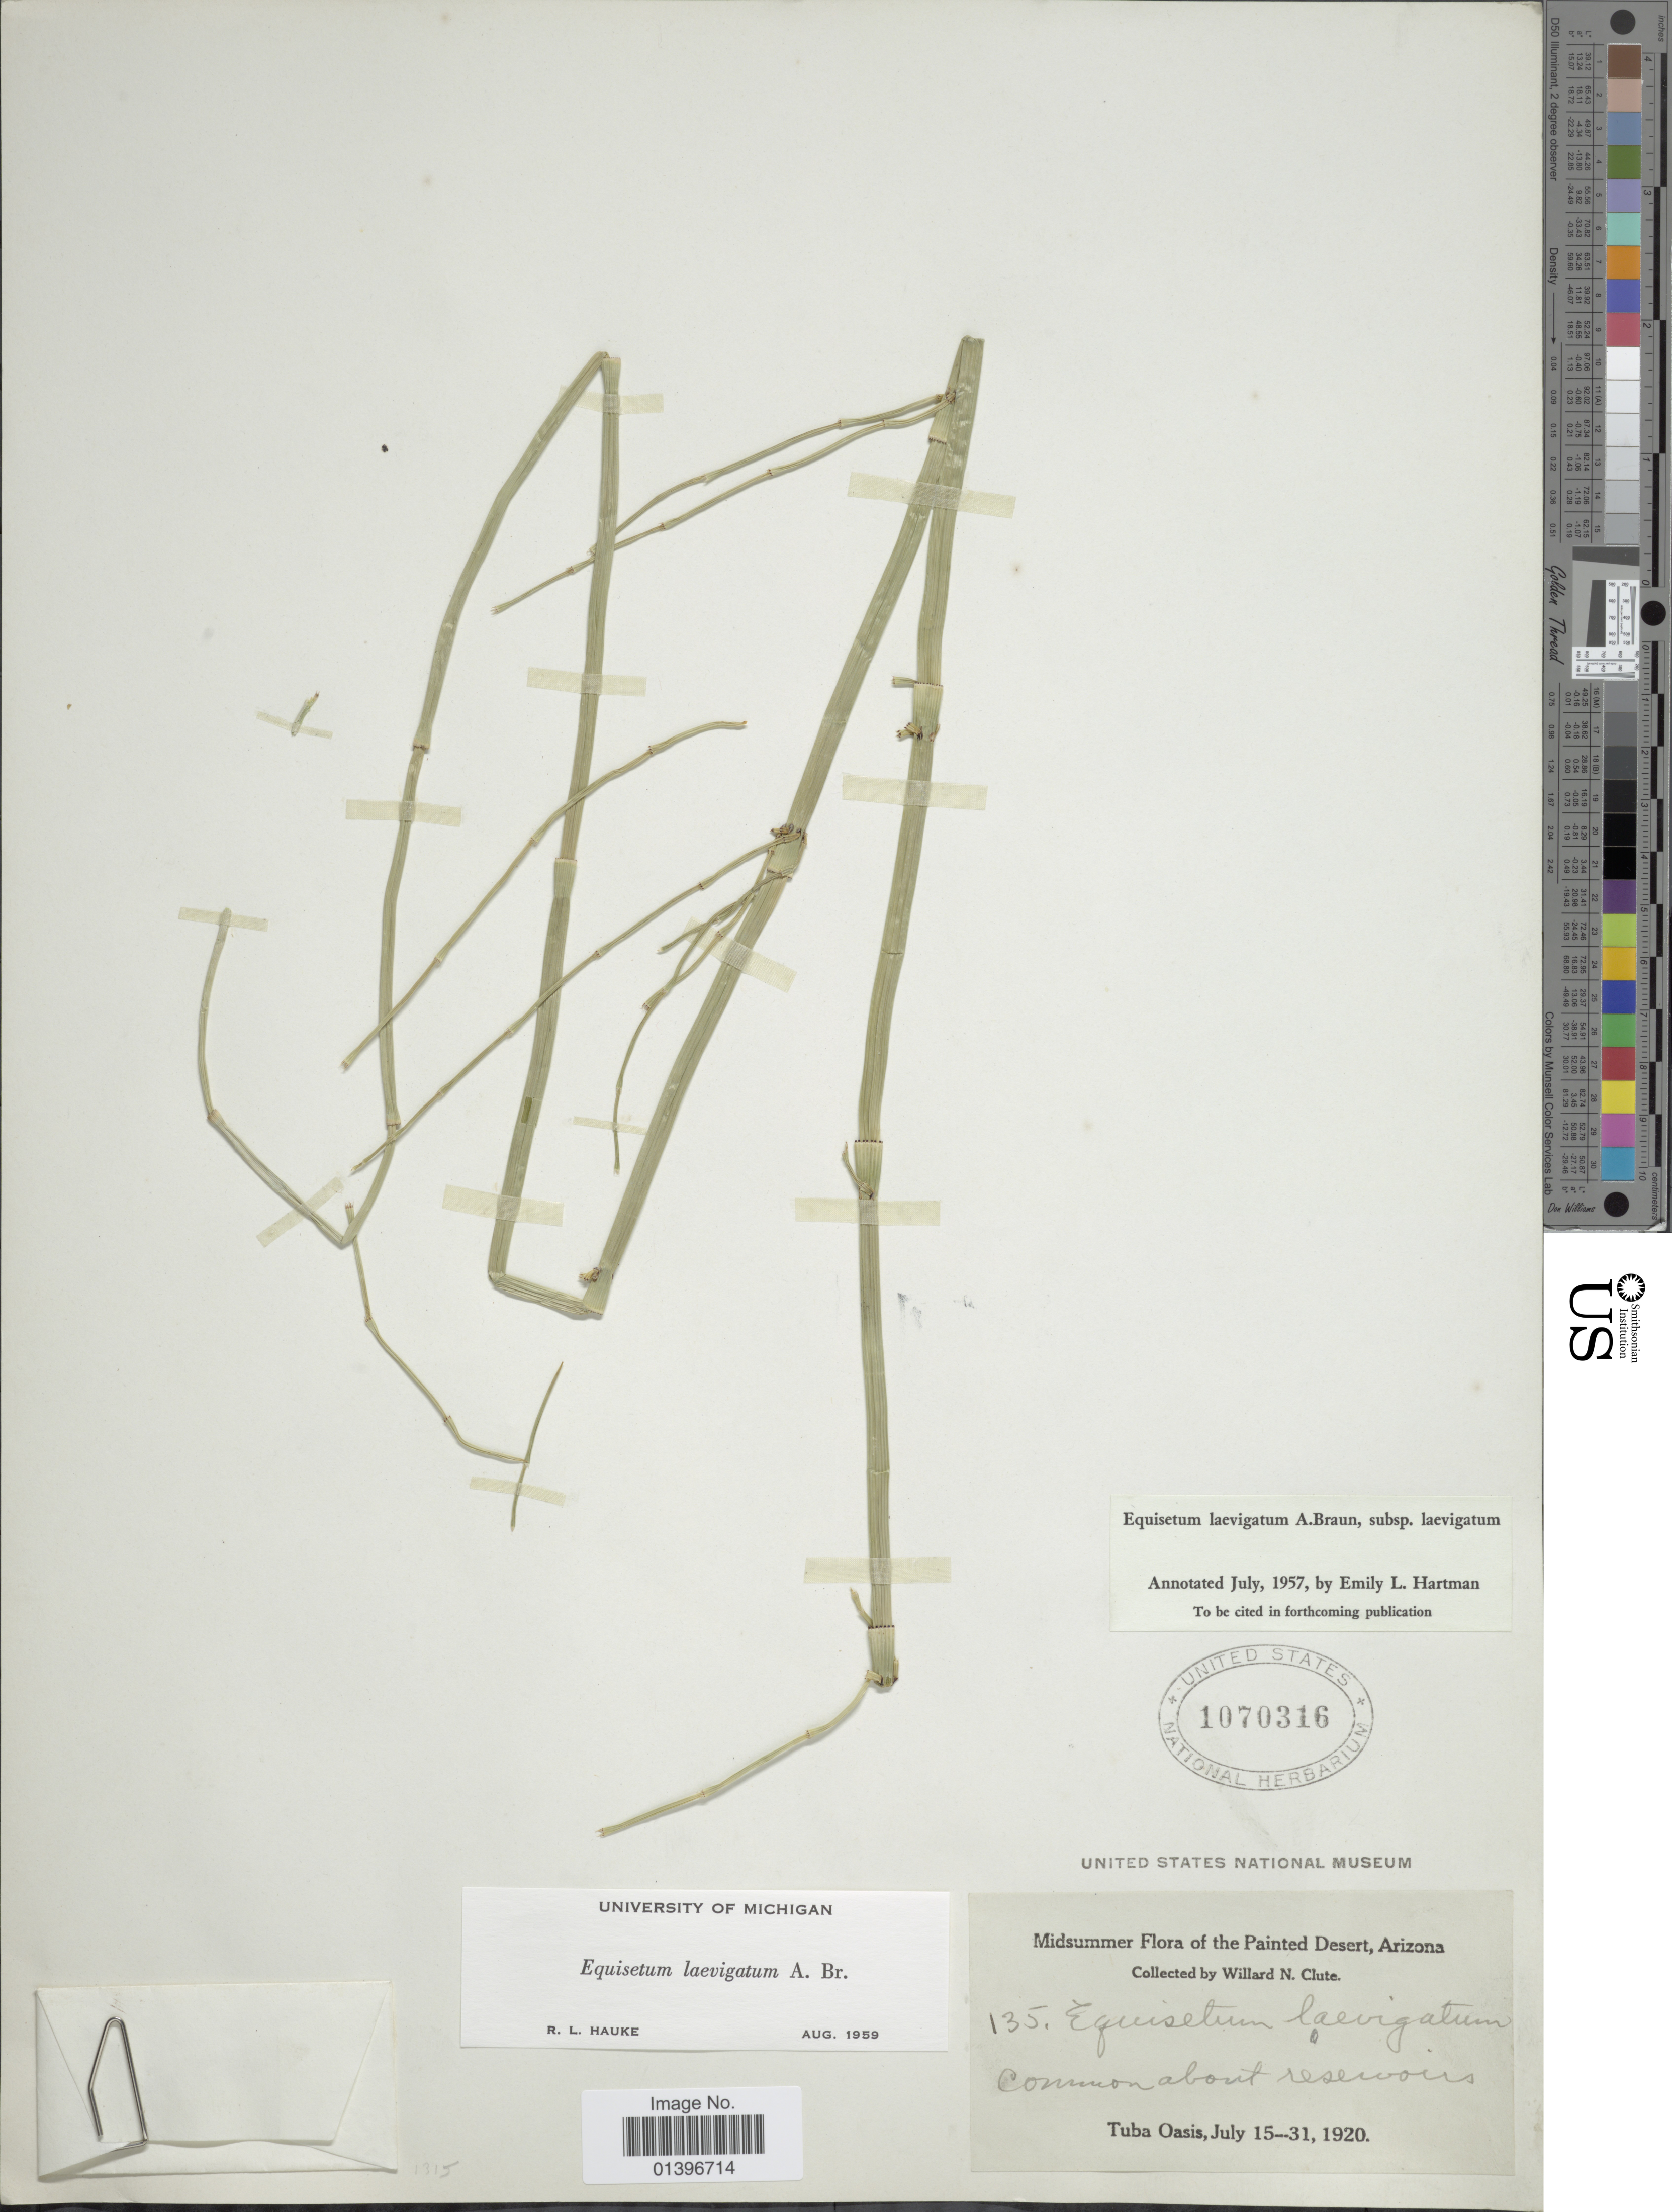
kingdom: Plantae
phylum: Tracheophyta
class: Polypodiopsida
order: Equisetales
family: Equisetaceae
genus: Equisetum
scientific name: Equisetum laevigatum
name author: A. Braun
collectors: W. N. Clute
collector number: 135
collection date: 1920-07-15/1920-07-31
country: United States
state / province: Arizona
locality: Midsummer Flora of the Painted Desert. Tuba Oasis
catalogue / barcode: US 1070316